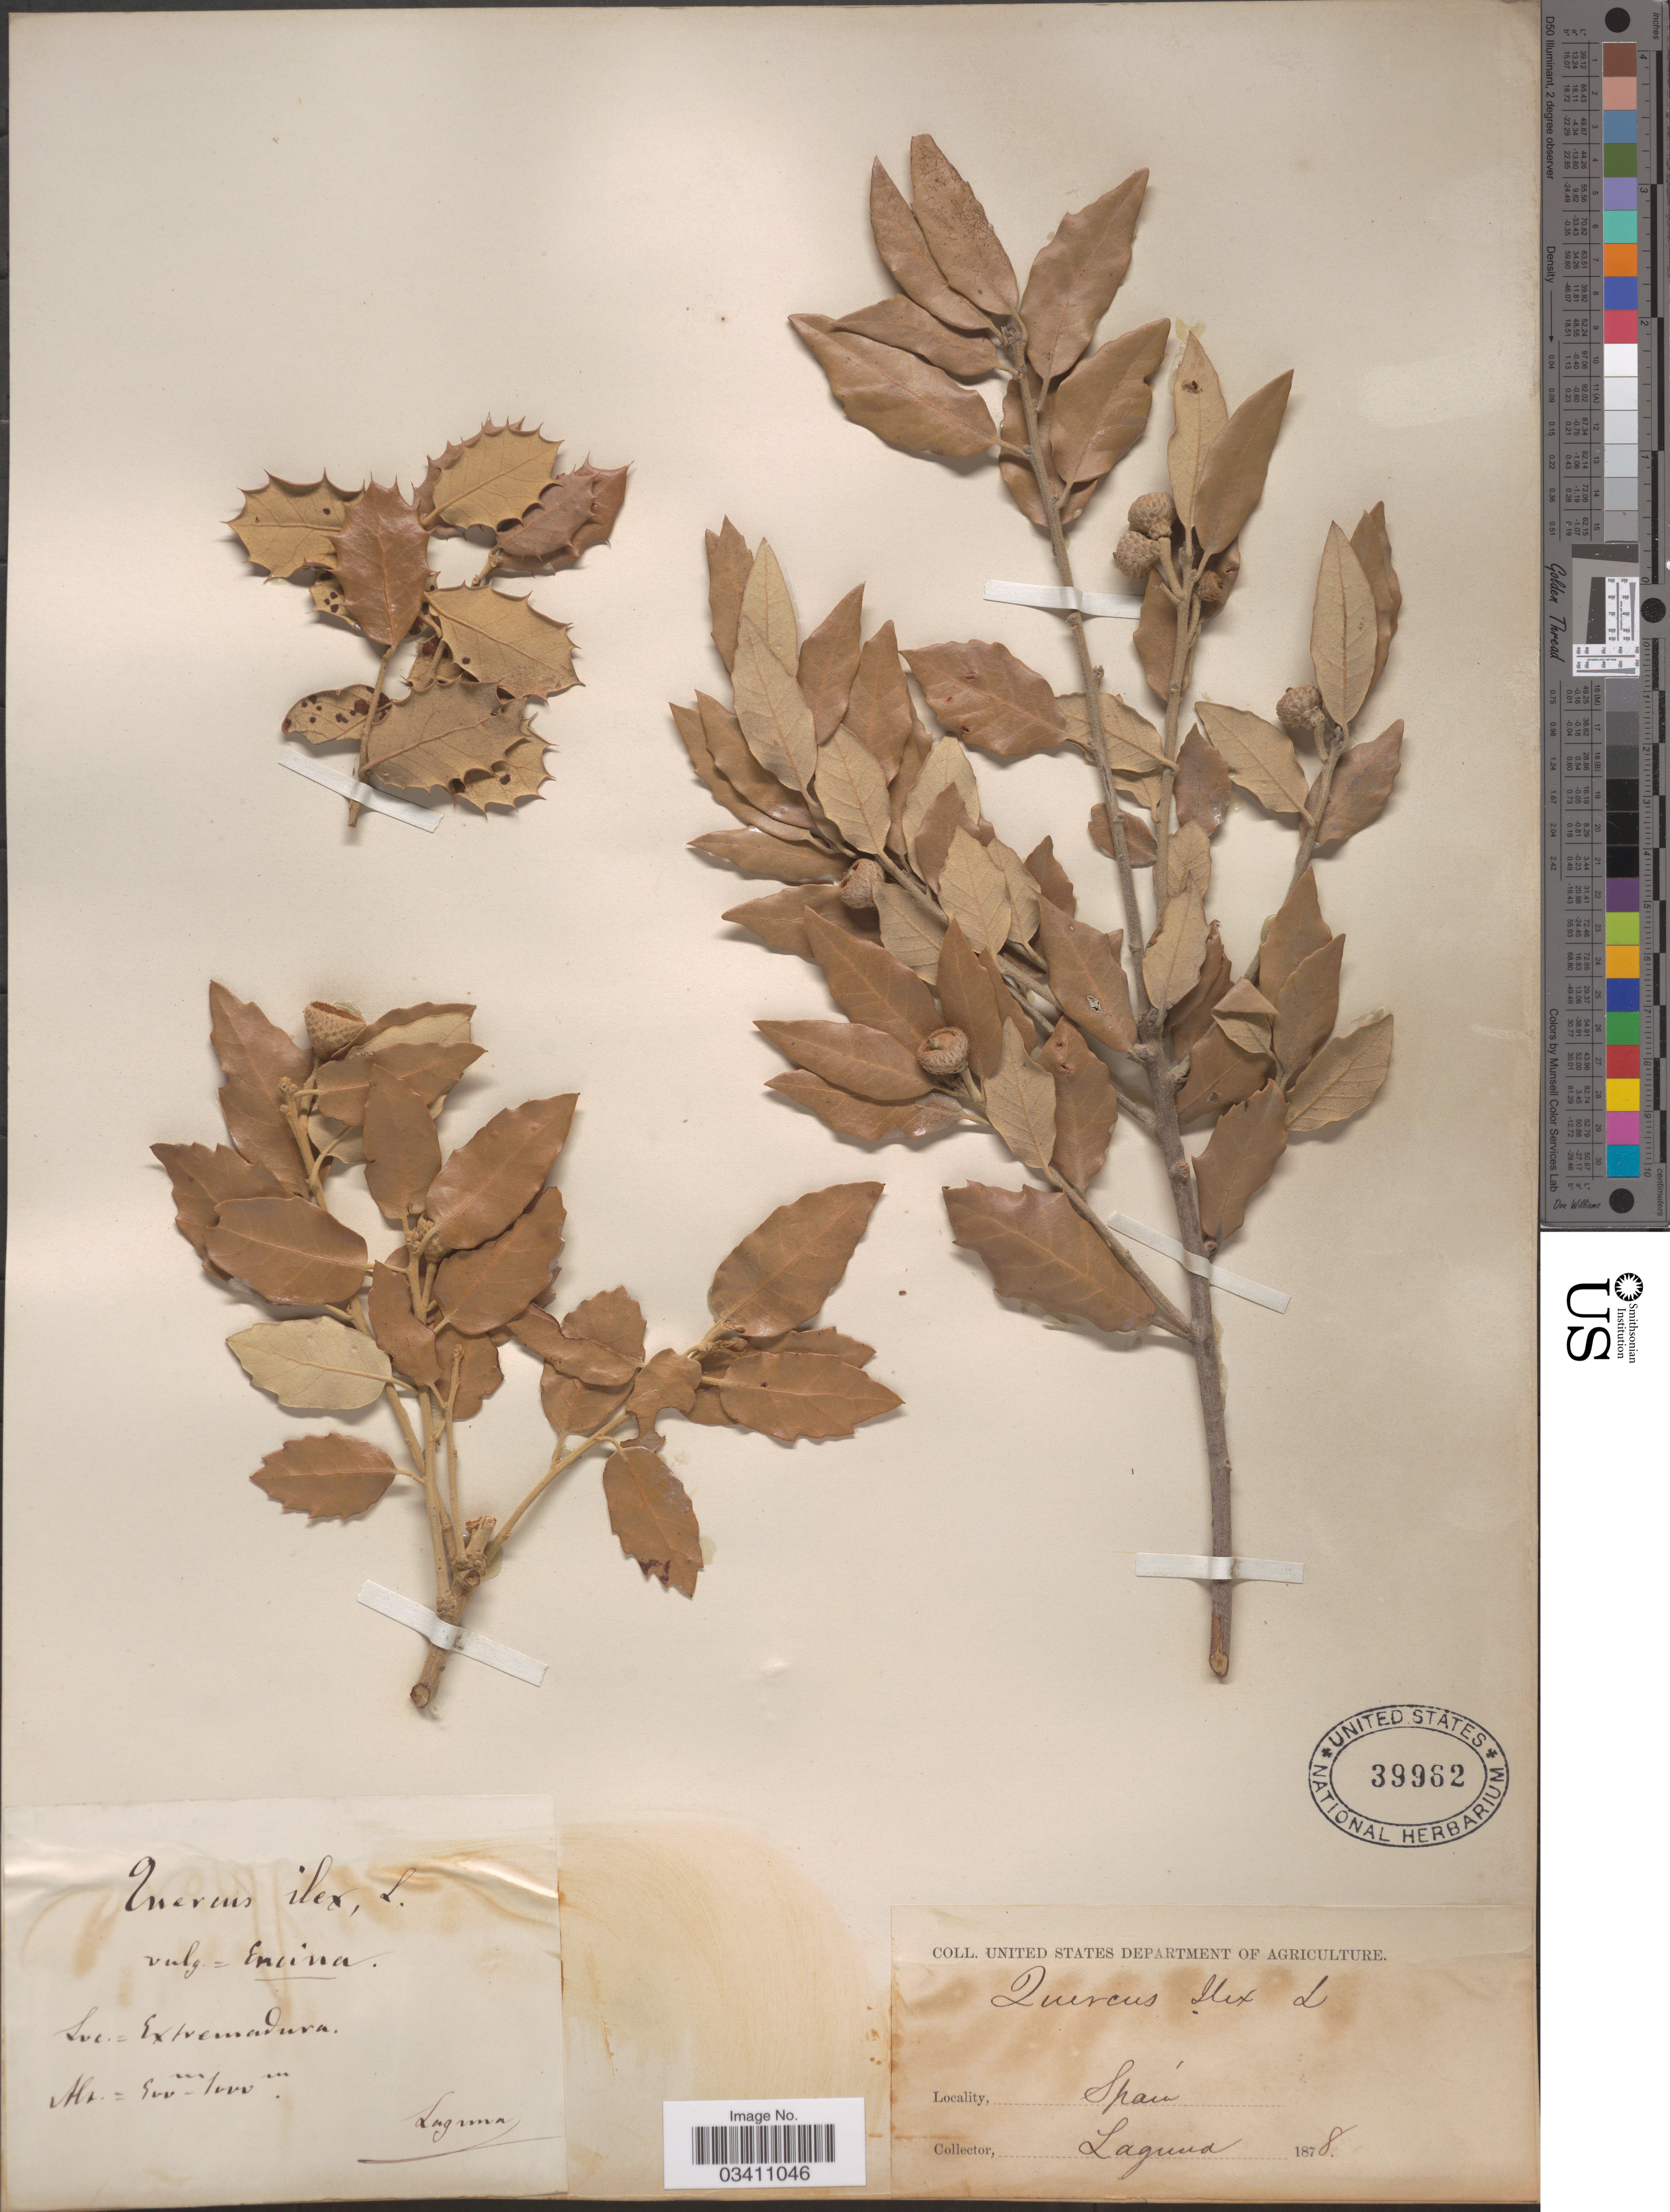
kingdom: Plantae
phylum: Tracheophyta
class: Magnoliopsida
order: Fagales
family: Fagaceae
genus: Quercus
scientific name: Quercus ilex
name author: Lour.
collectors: -. Laguna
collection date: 1878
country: Spain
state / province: Extremadura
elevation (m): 900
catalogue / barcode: US 39962